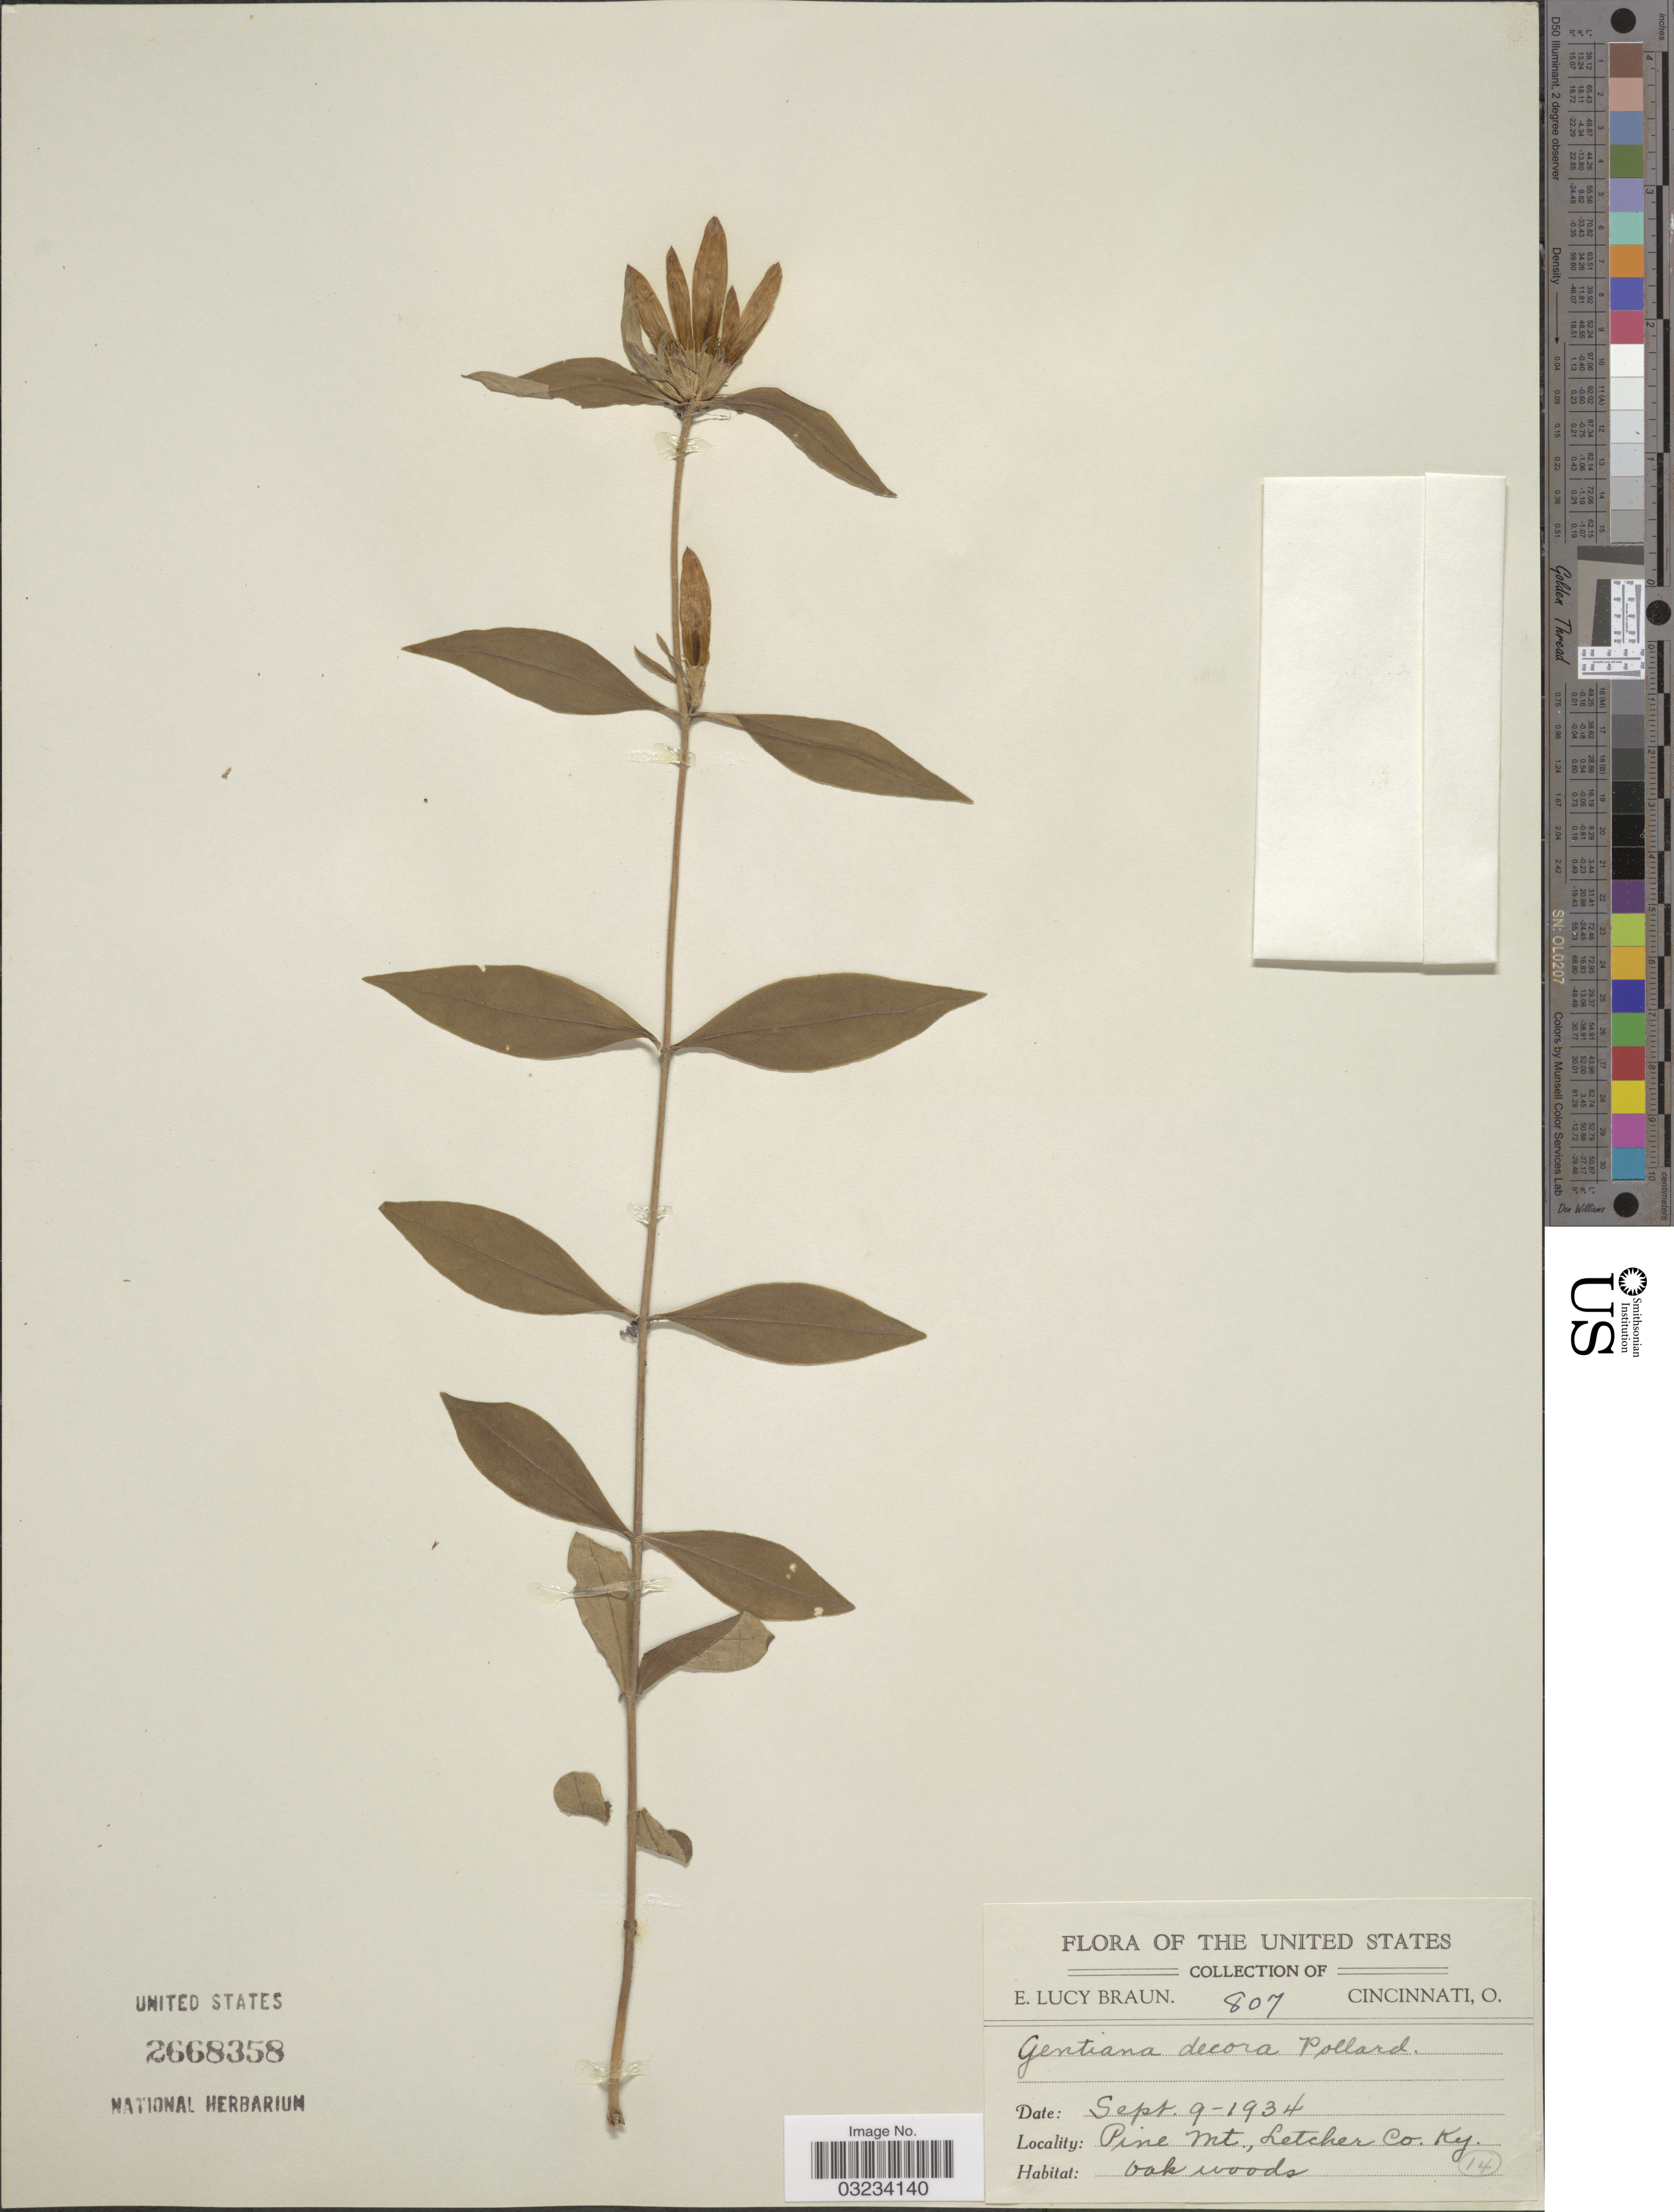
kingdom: Plantae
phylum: Tracheophyta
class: Magnoliopsida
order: Gentianales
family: Gentianaceae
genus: Gentiana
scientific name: Gentiana decora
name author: Pollard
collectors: E. Braun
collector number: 807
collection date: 1934-09-09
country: United States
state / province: Kentucky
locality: Pine Mt., Letcher Co.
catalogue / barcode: US 2668358